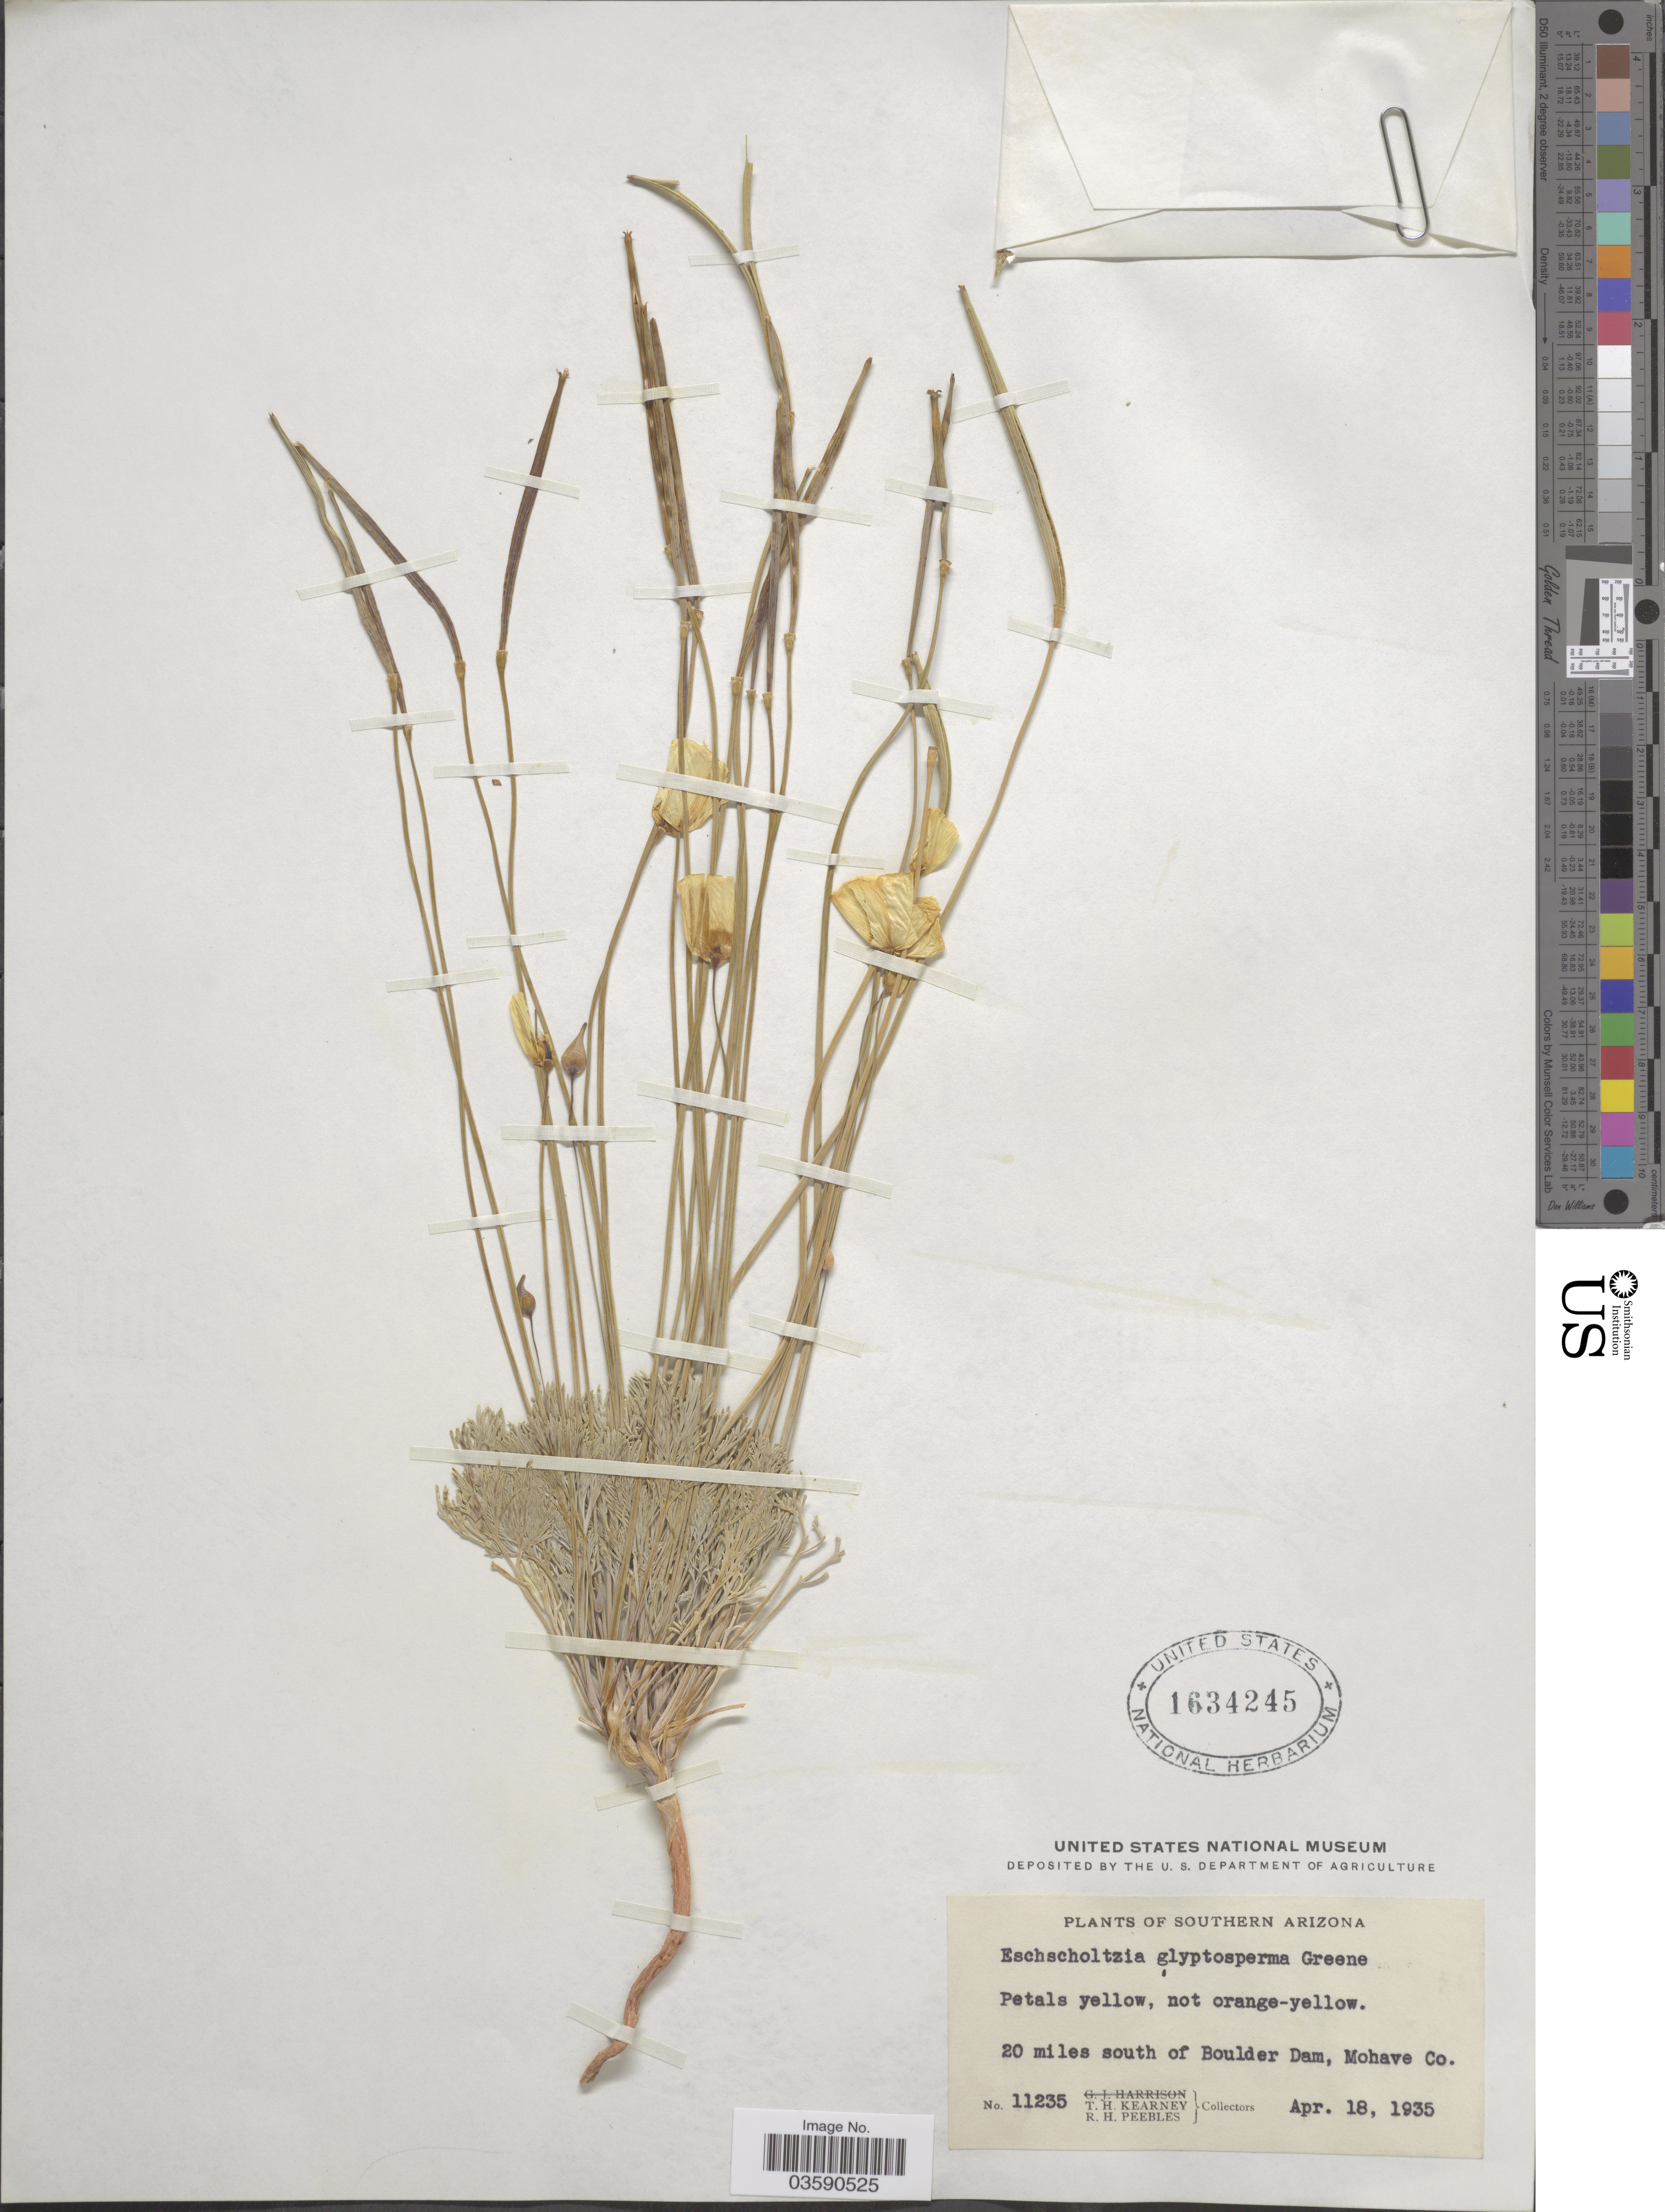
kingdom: Plantae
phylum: Tracheophyta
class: Magnoliopsida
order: Ranunculales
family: Papaveraceae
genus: Eschscholzia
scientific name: Eschscholzia glyptosperma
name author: Greene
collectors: T. H. Kearney & R. H. Peebles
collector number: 11235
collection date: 1935-04-18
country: United States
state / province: Arizona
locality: Southern Arizona. 20 miles south of Boulder Dam, Mojave Co.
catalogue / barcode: US 1634245